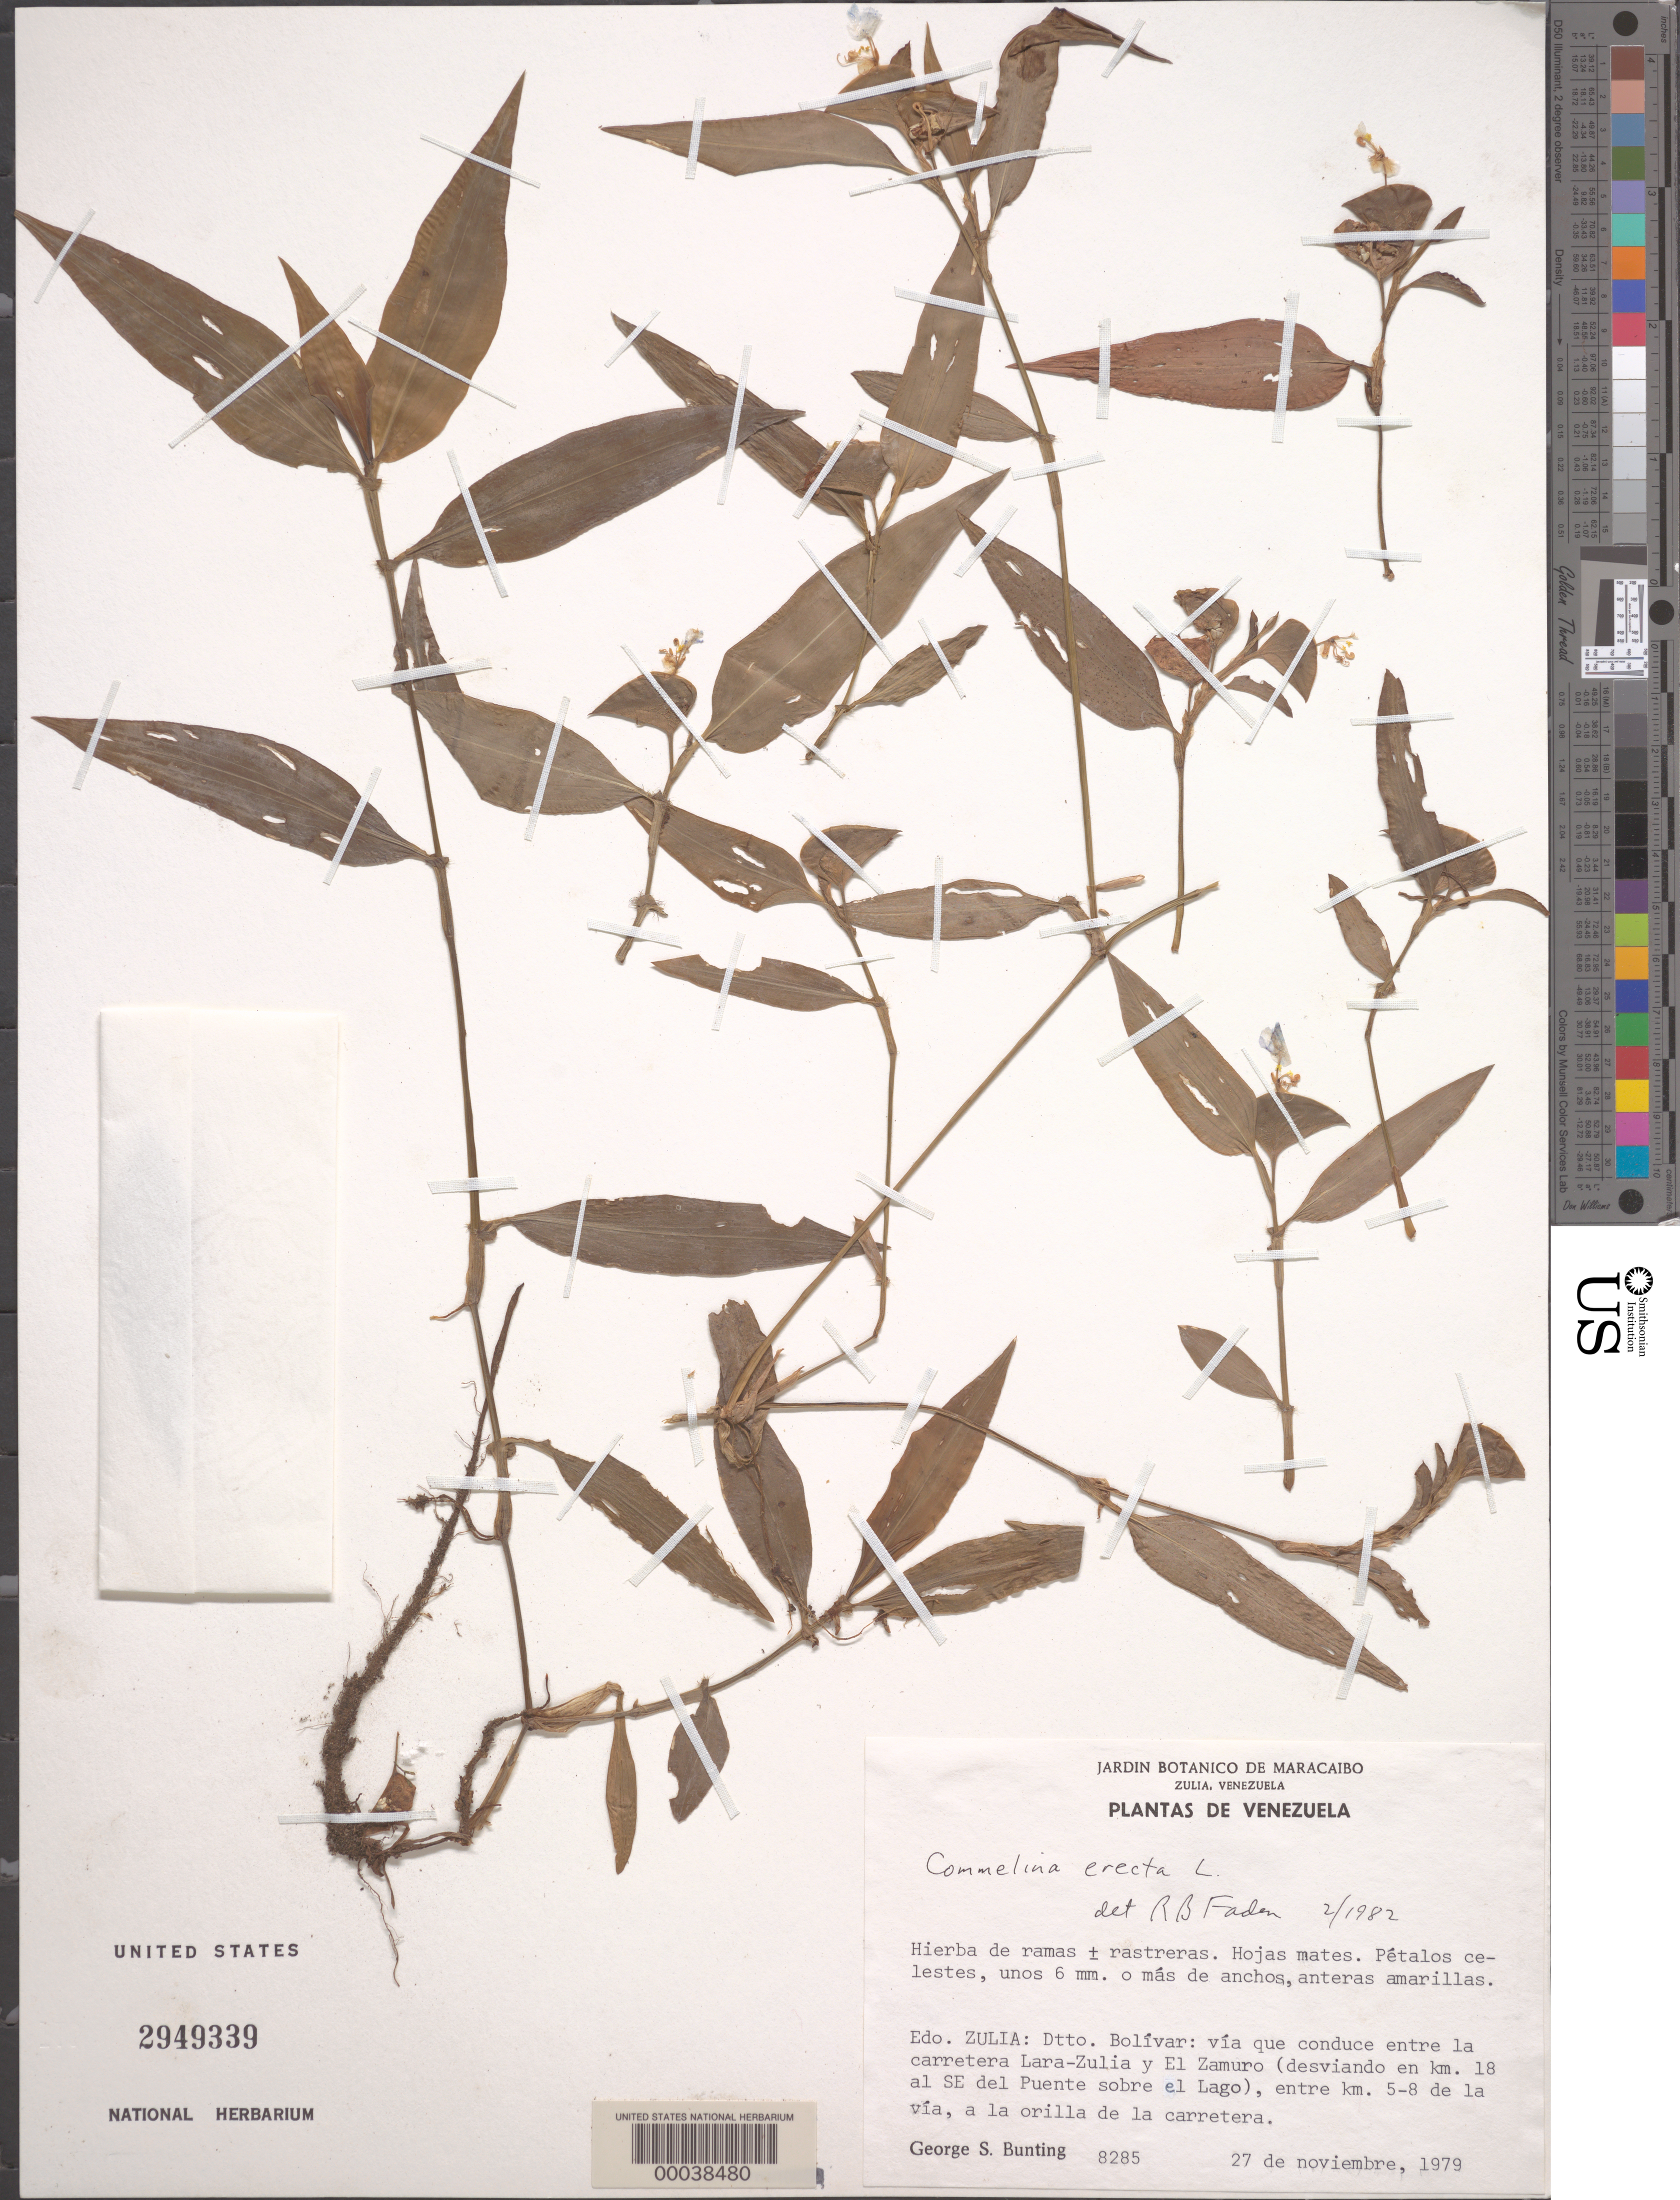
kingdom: Plantae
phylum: Tracheophyta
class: Liliopsida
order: Commelinales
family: Commelinaceae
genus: Commelina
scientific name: Commelina erecta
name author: L.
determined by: Faden, Robert B., (US), Smithsonian Institution - National Museum of Natural History (UNITED STATES)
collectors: G. S. Bunting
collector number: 8285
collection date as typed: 27 Nov 1979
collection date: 1979-11-27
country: Venezuela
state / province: Zulia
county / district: Simón Bolívar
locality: Road between lara-zulia and el zamuro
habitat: Roadside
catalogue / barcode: US 2949339